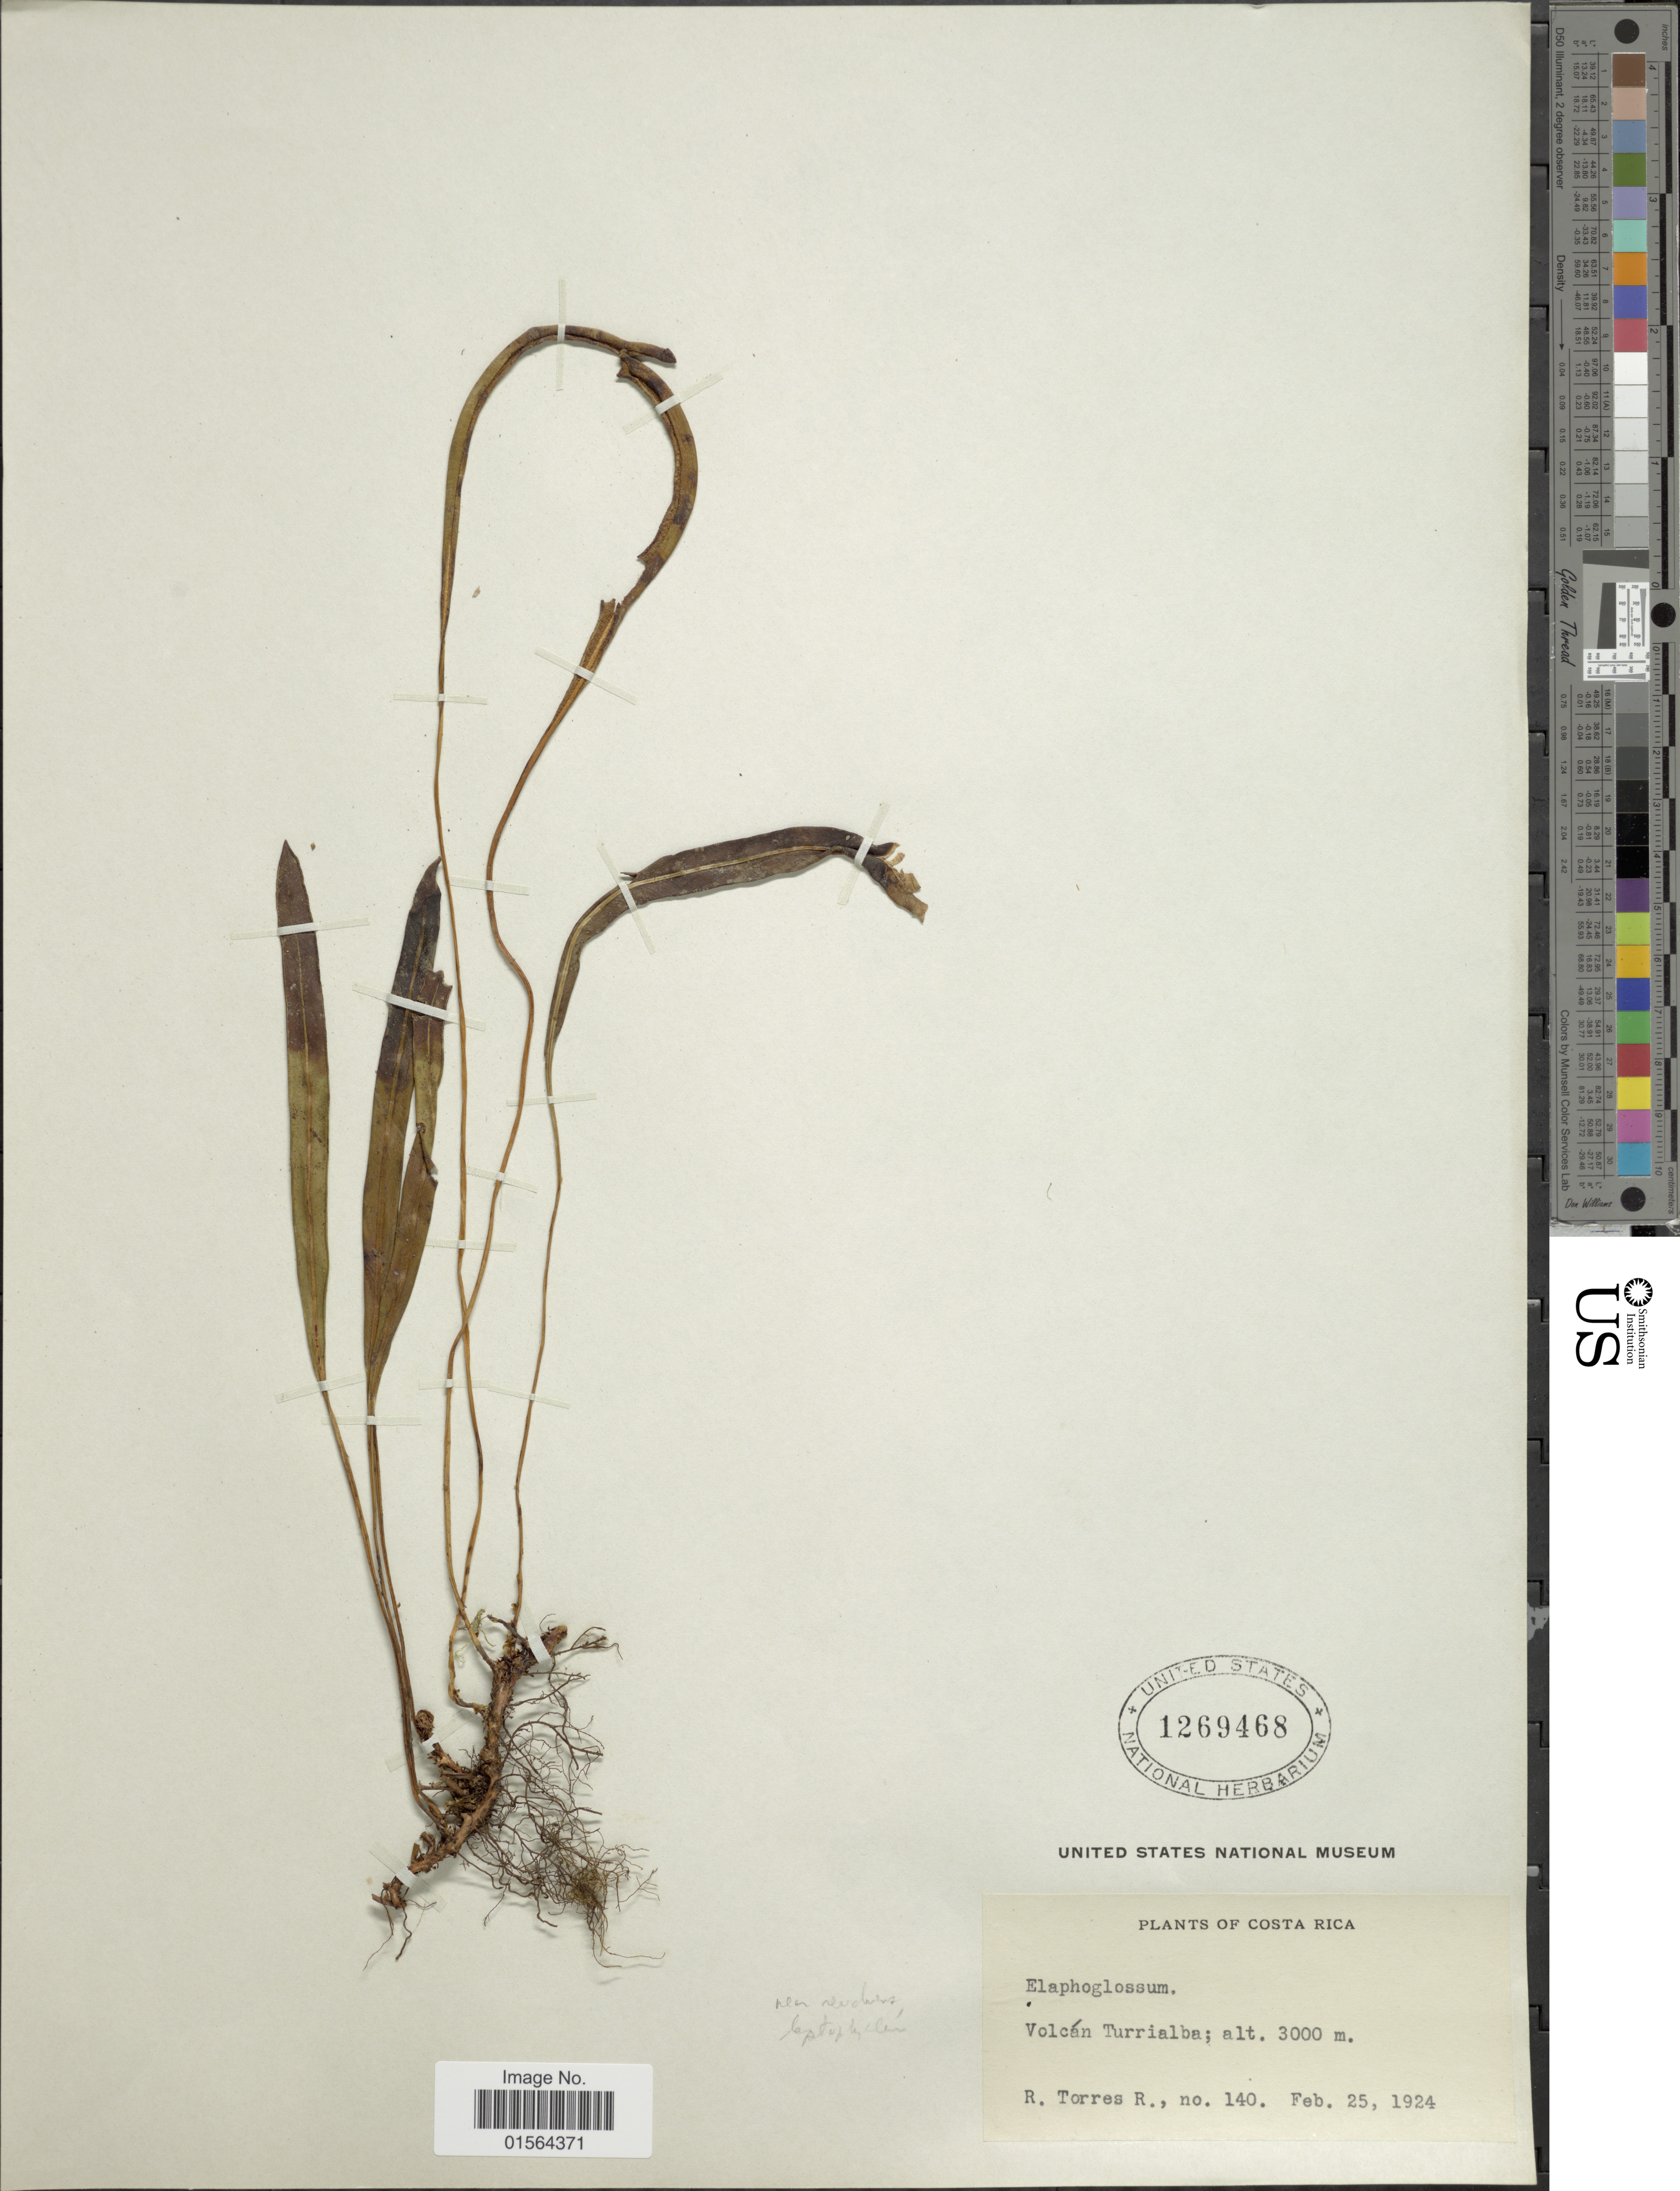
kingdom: Plantae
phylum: Tracheophyta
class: Polypodiopsida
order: Polypodiales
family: Dryopteridaceae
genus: Elaphoglossum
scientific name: Elaphoglossum minutum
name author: (Pohl ex Fée) T. Moore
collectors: R. Torres R.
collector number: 140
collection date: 1924-02-25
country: Costa Rica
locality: Volcan Turrialba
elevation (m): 3000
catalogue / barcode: US 1269468